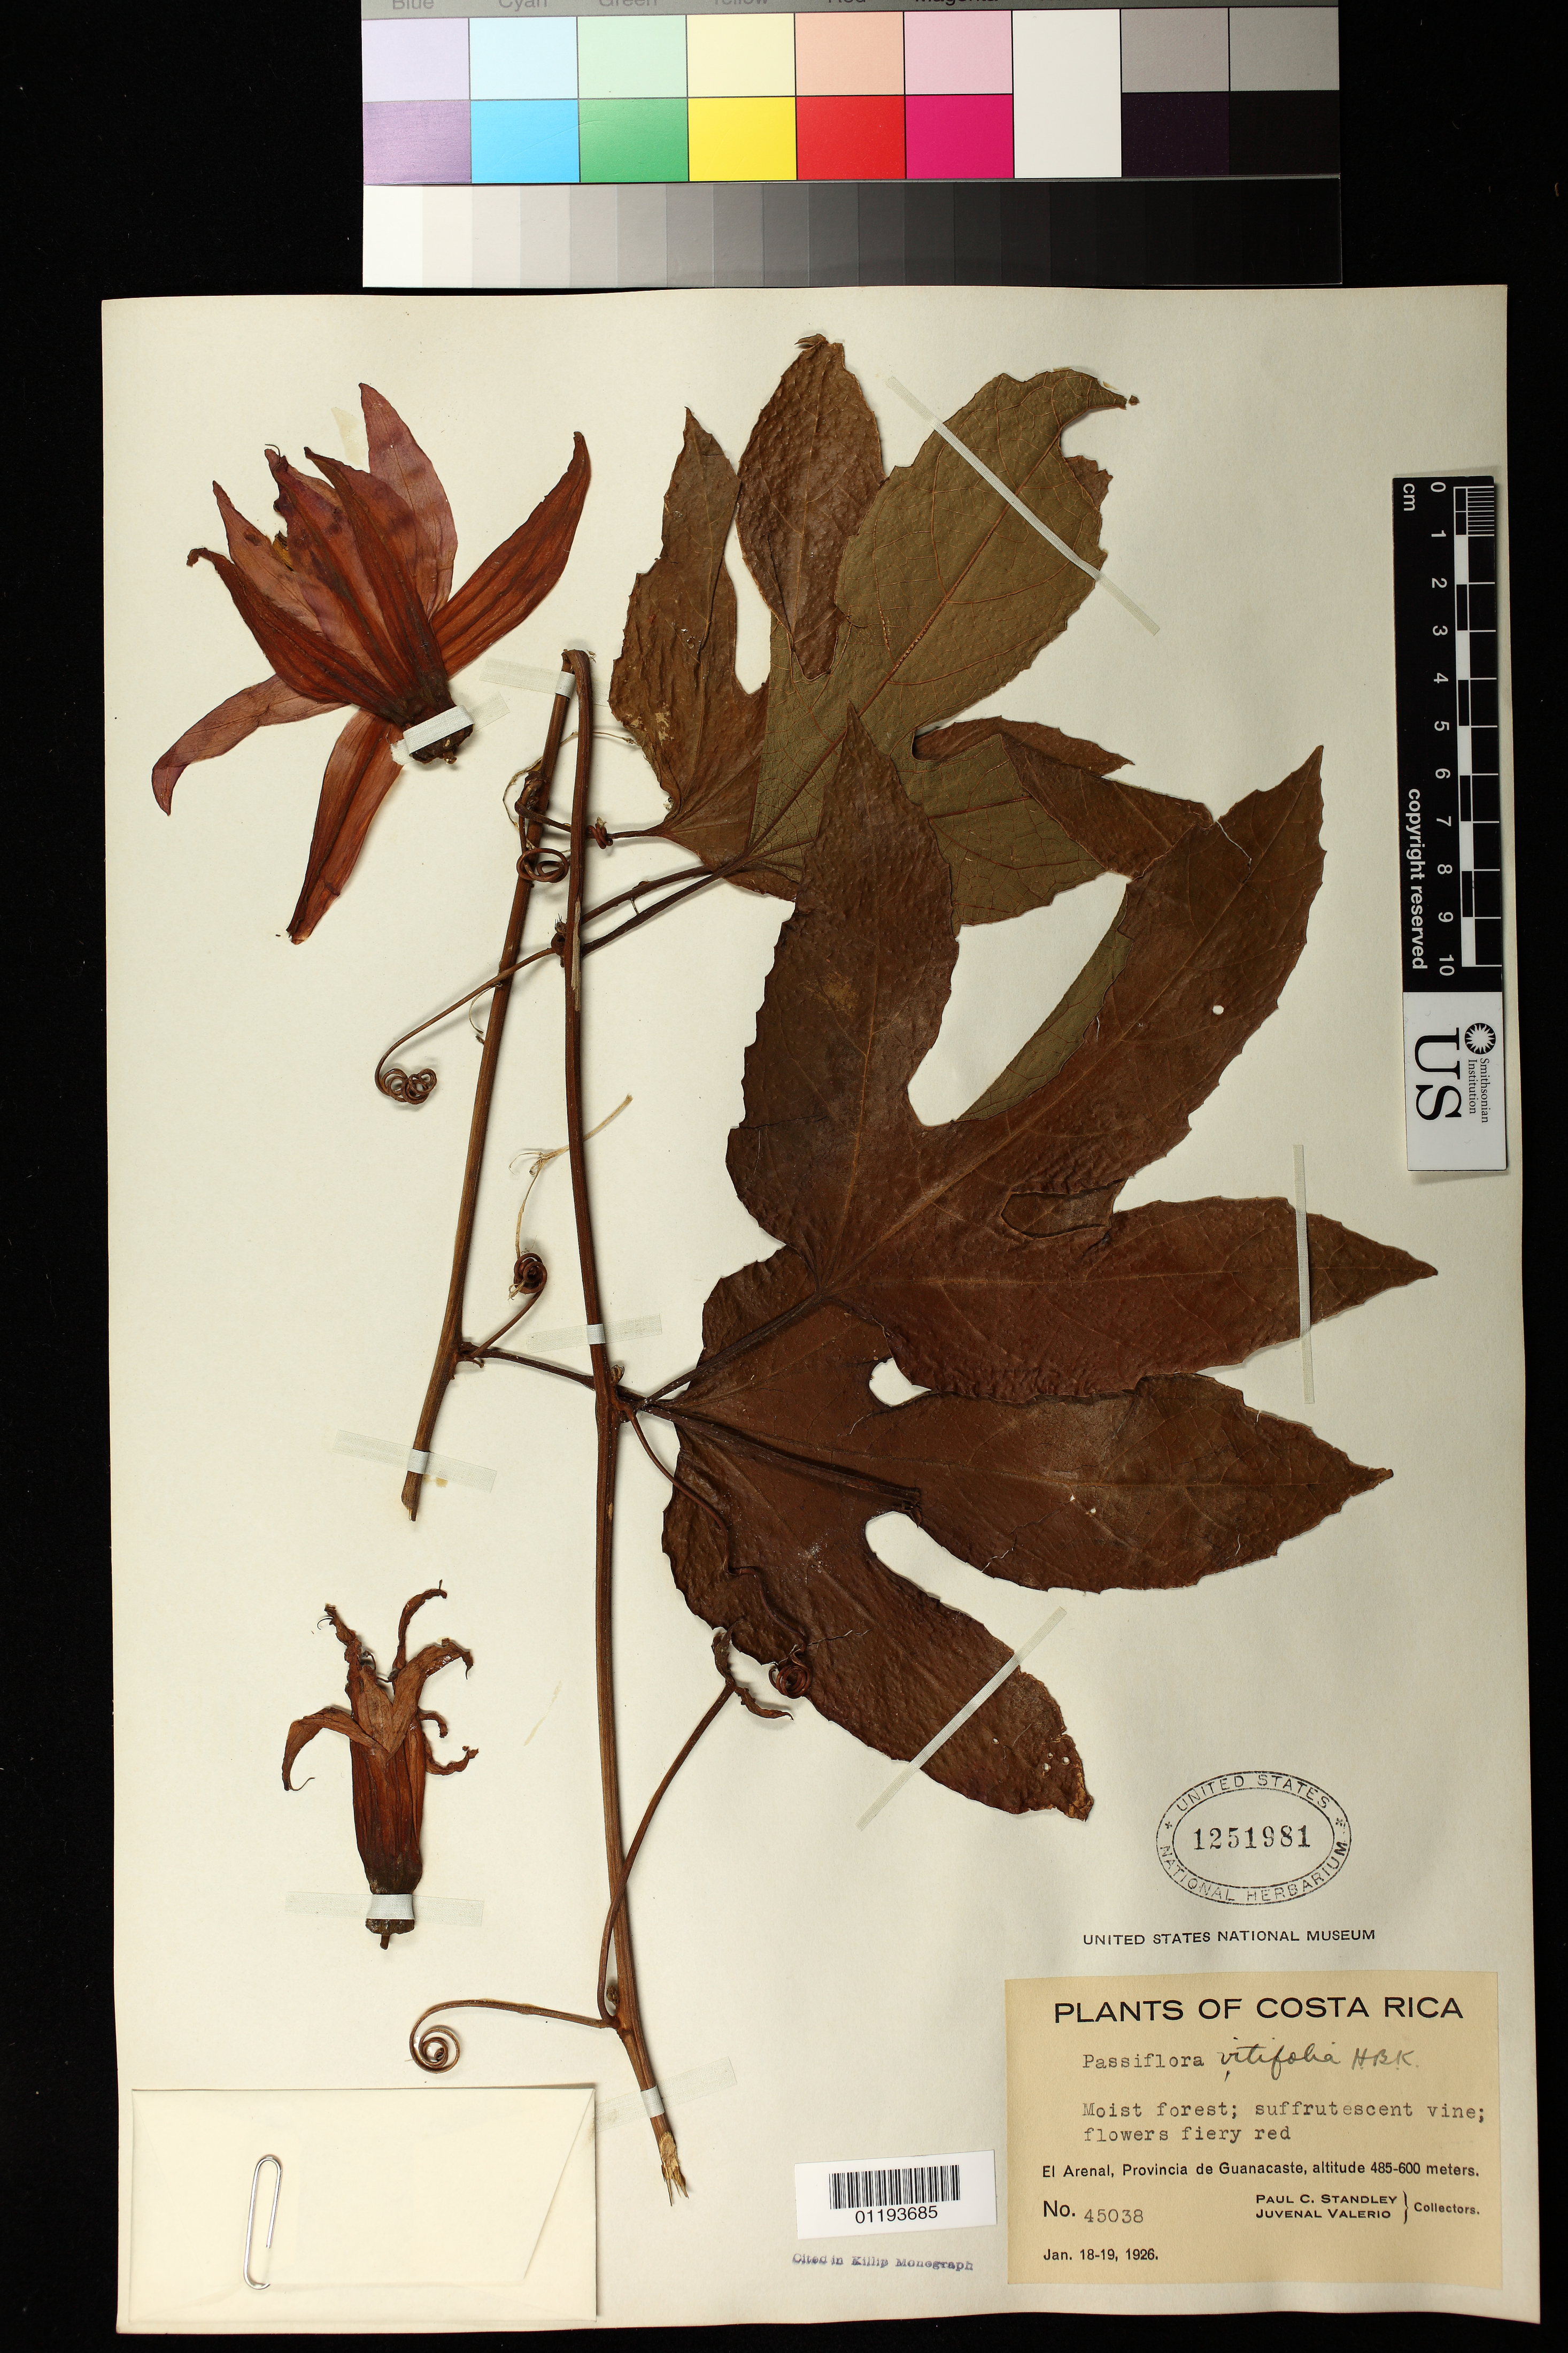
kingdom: Plantae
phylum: Tracheophyta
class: Magnoliopsida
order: Malpighiales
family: Passifloraceae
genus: Passiflora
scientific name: Passiflora vitifolia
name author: Kunth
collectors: P. C. Standley & J. Valerio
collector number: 45038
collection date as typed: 1926 Jan 18 1926 Jan 19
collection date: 1925-01-18/1926-01-19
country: Costa Rica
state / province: Guanacaste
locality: El Arenal, Provincia de Guanacaste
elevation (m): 485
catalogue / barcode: US 1251981